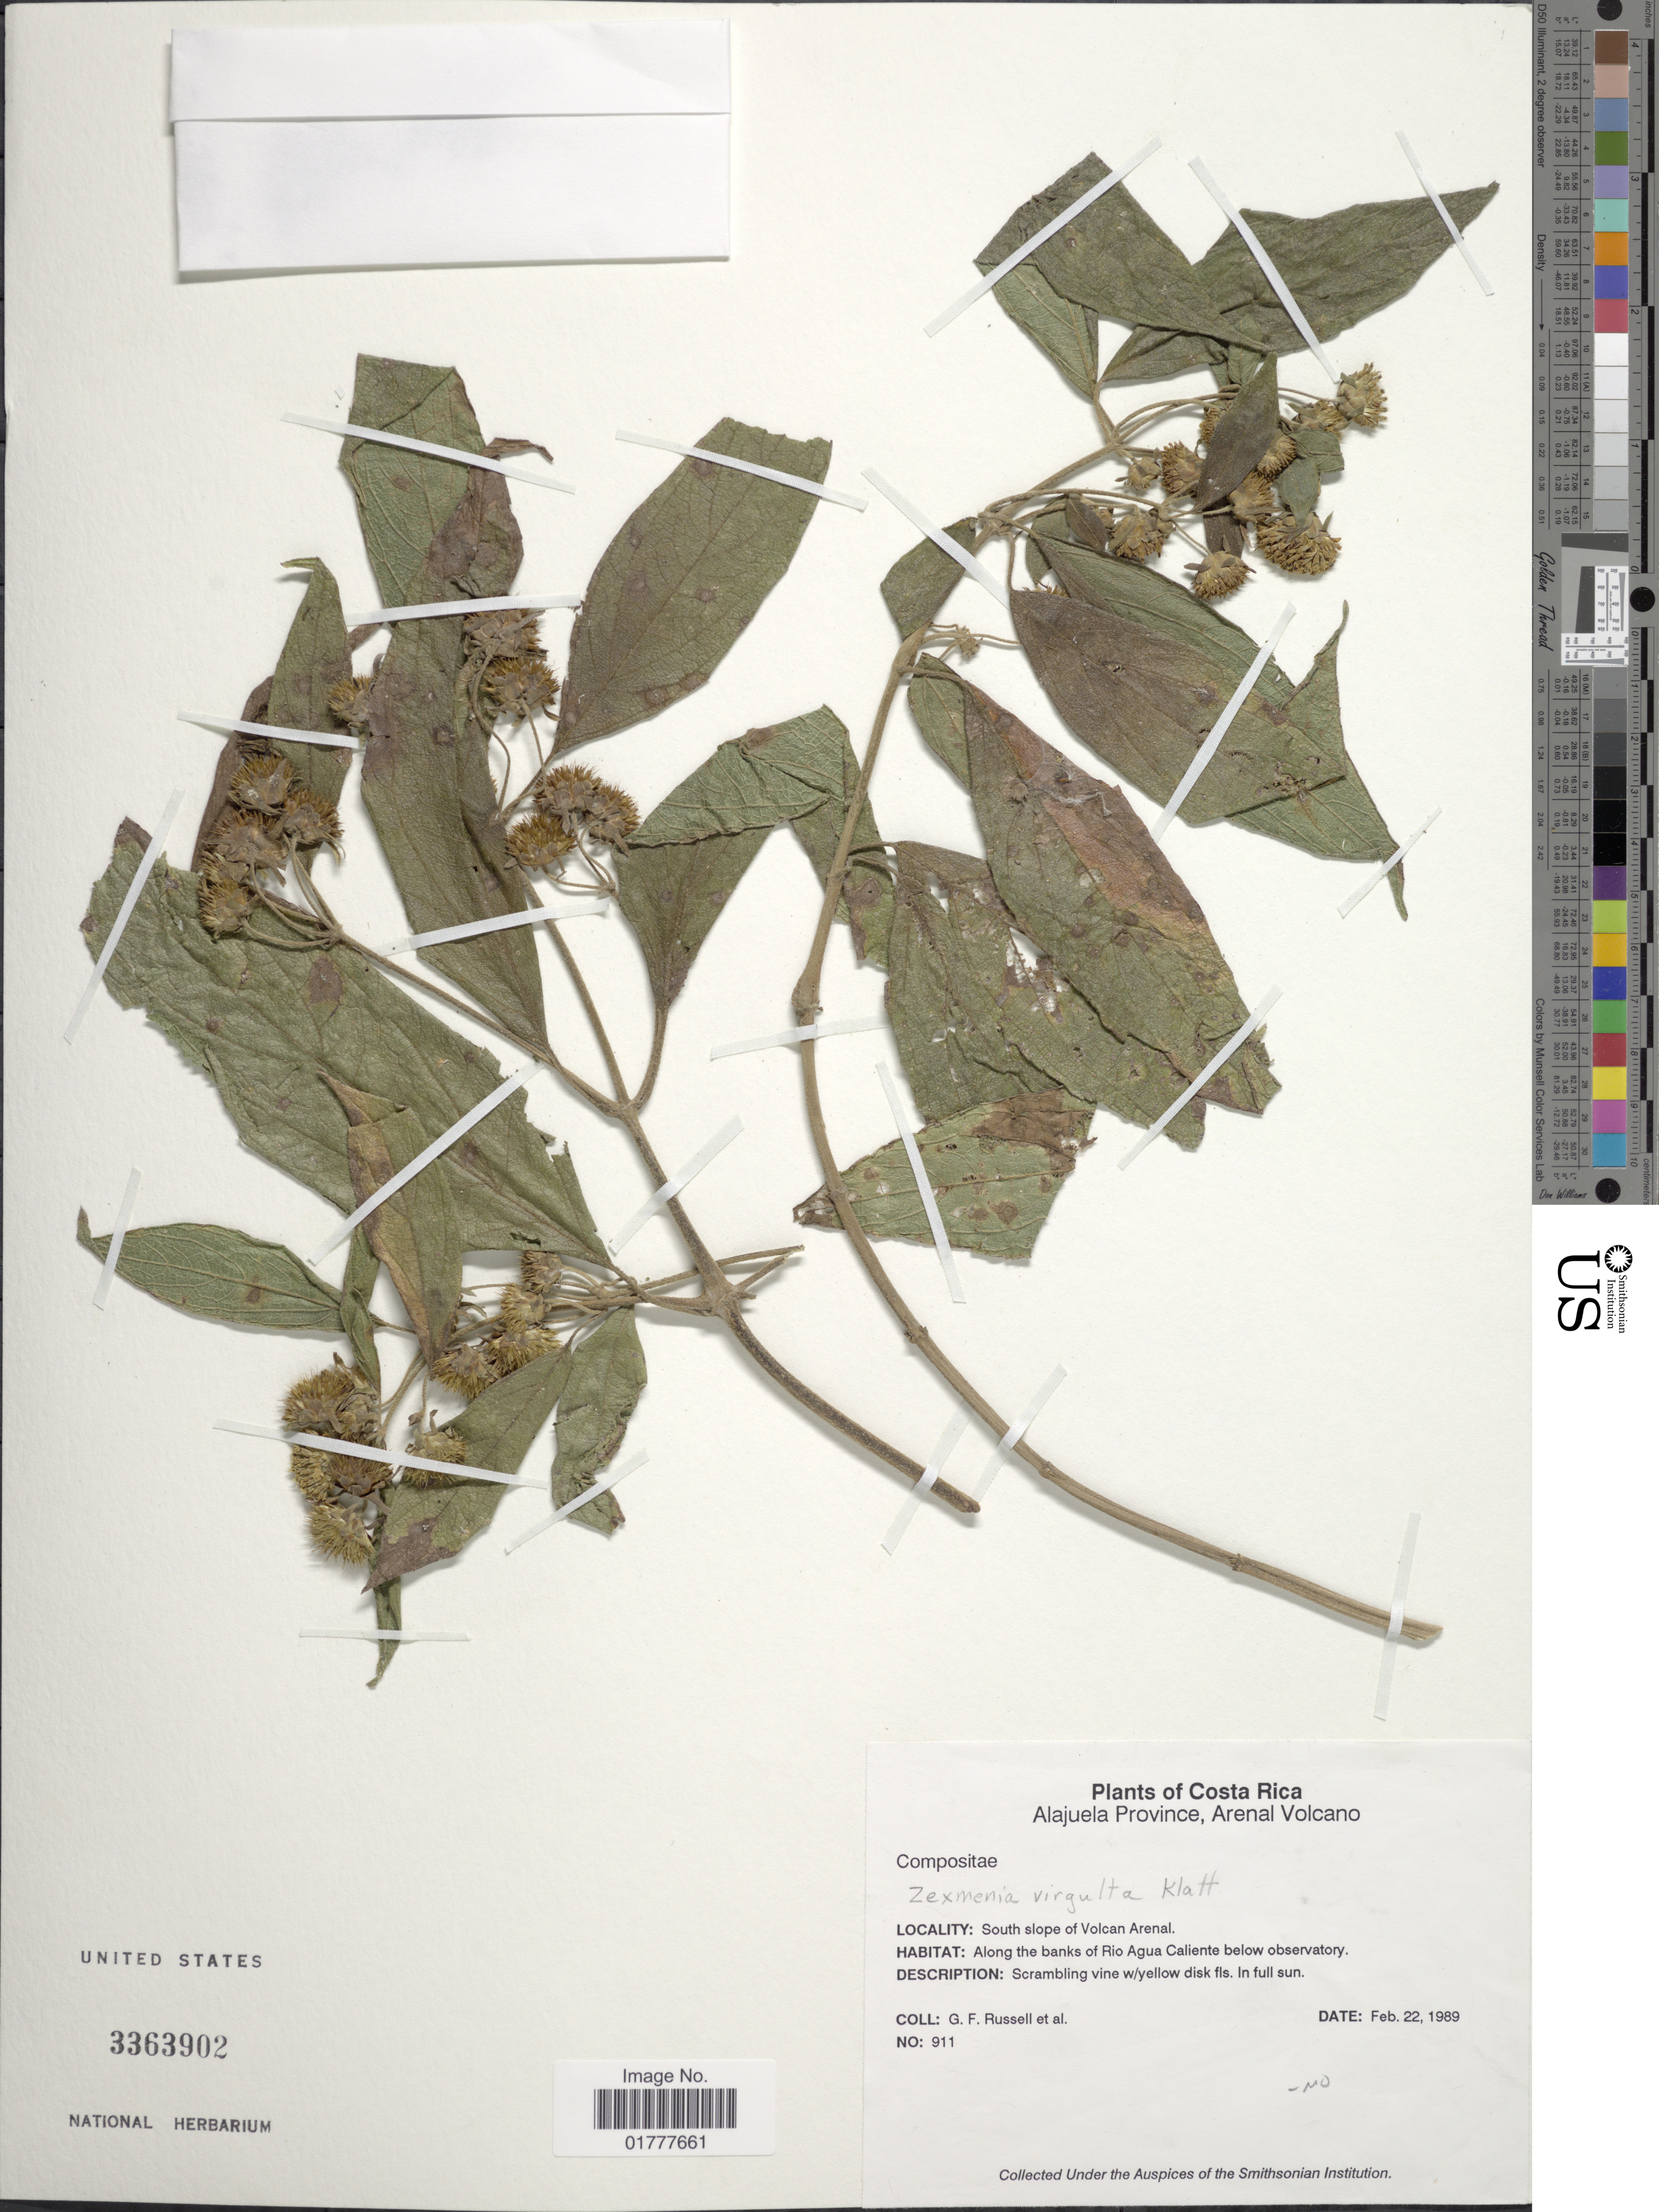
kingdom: Plantae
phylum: Tracheophyta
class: Magnoliopsida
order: Asterales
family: Asteraceae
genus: Zexmenia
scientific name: Zexmenia virgulta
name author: Klatt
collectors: G. Russell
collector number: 911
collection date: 1989-02-22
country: Costa Rica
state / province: Alajuela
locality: Alajuela Province, Arenal Volcano. South slope of Volcan Arenal. Along the banks of Rio Agua Caliente below observatory.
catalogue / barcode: US 3363902